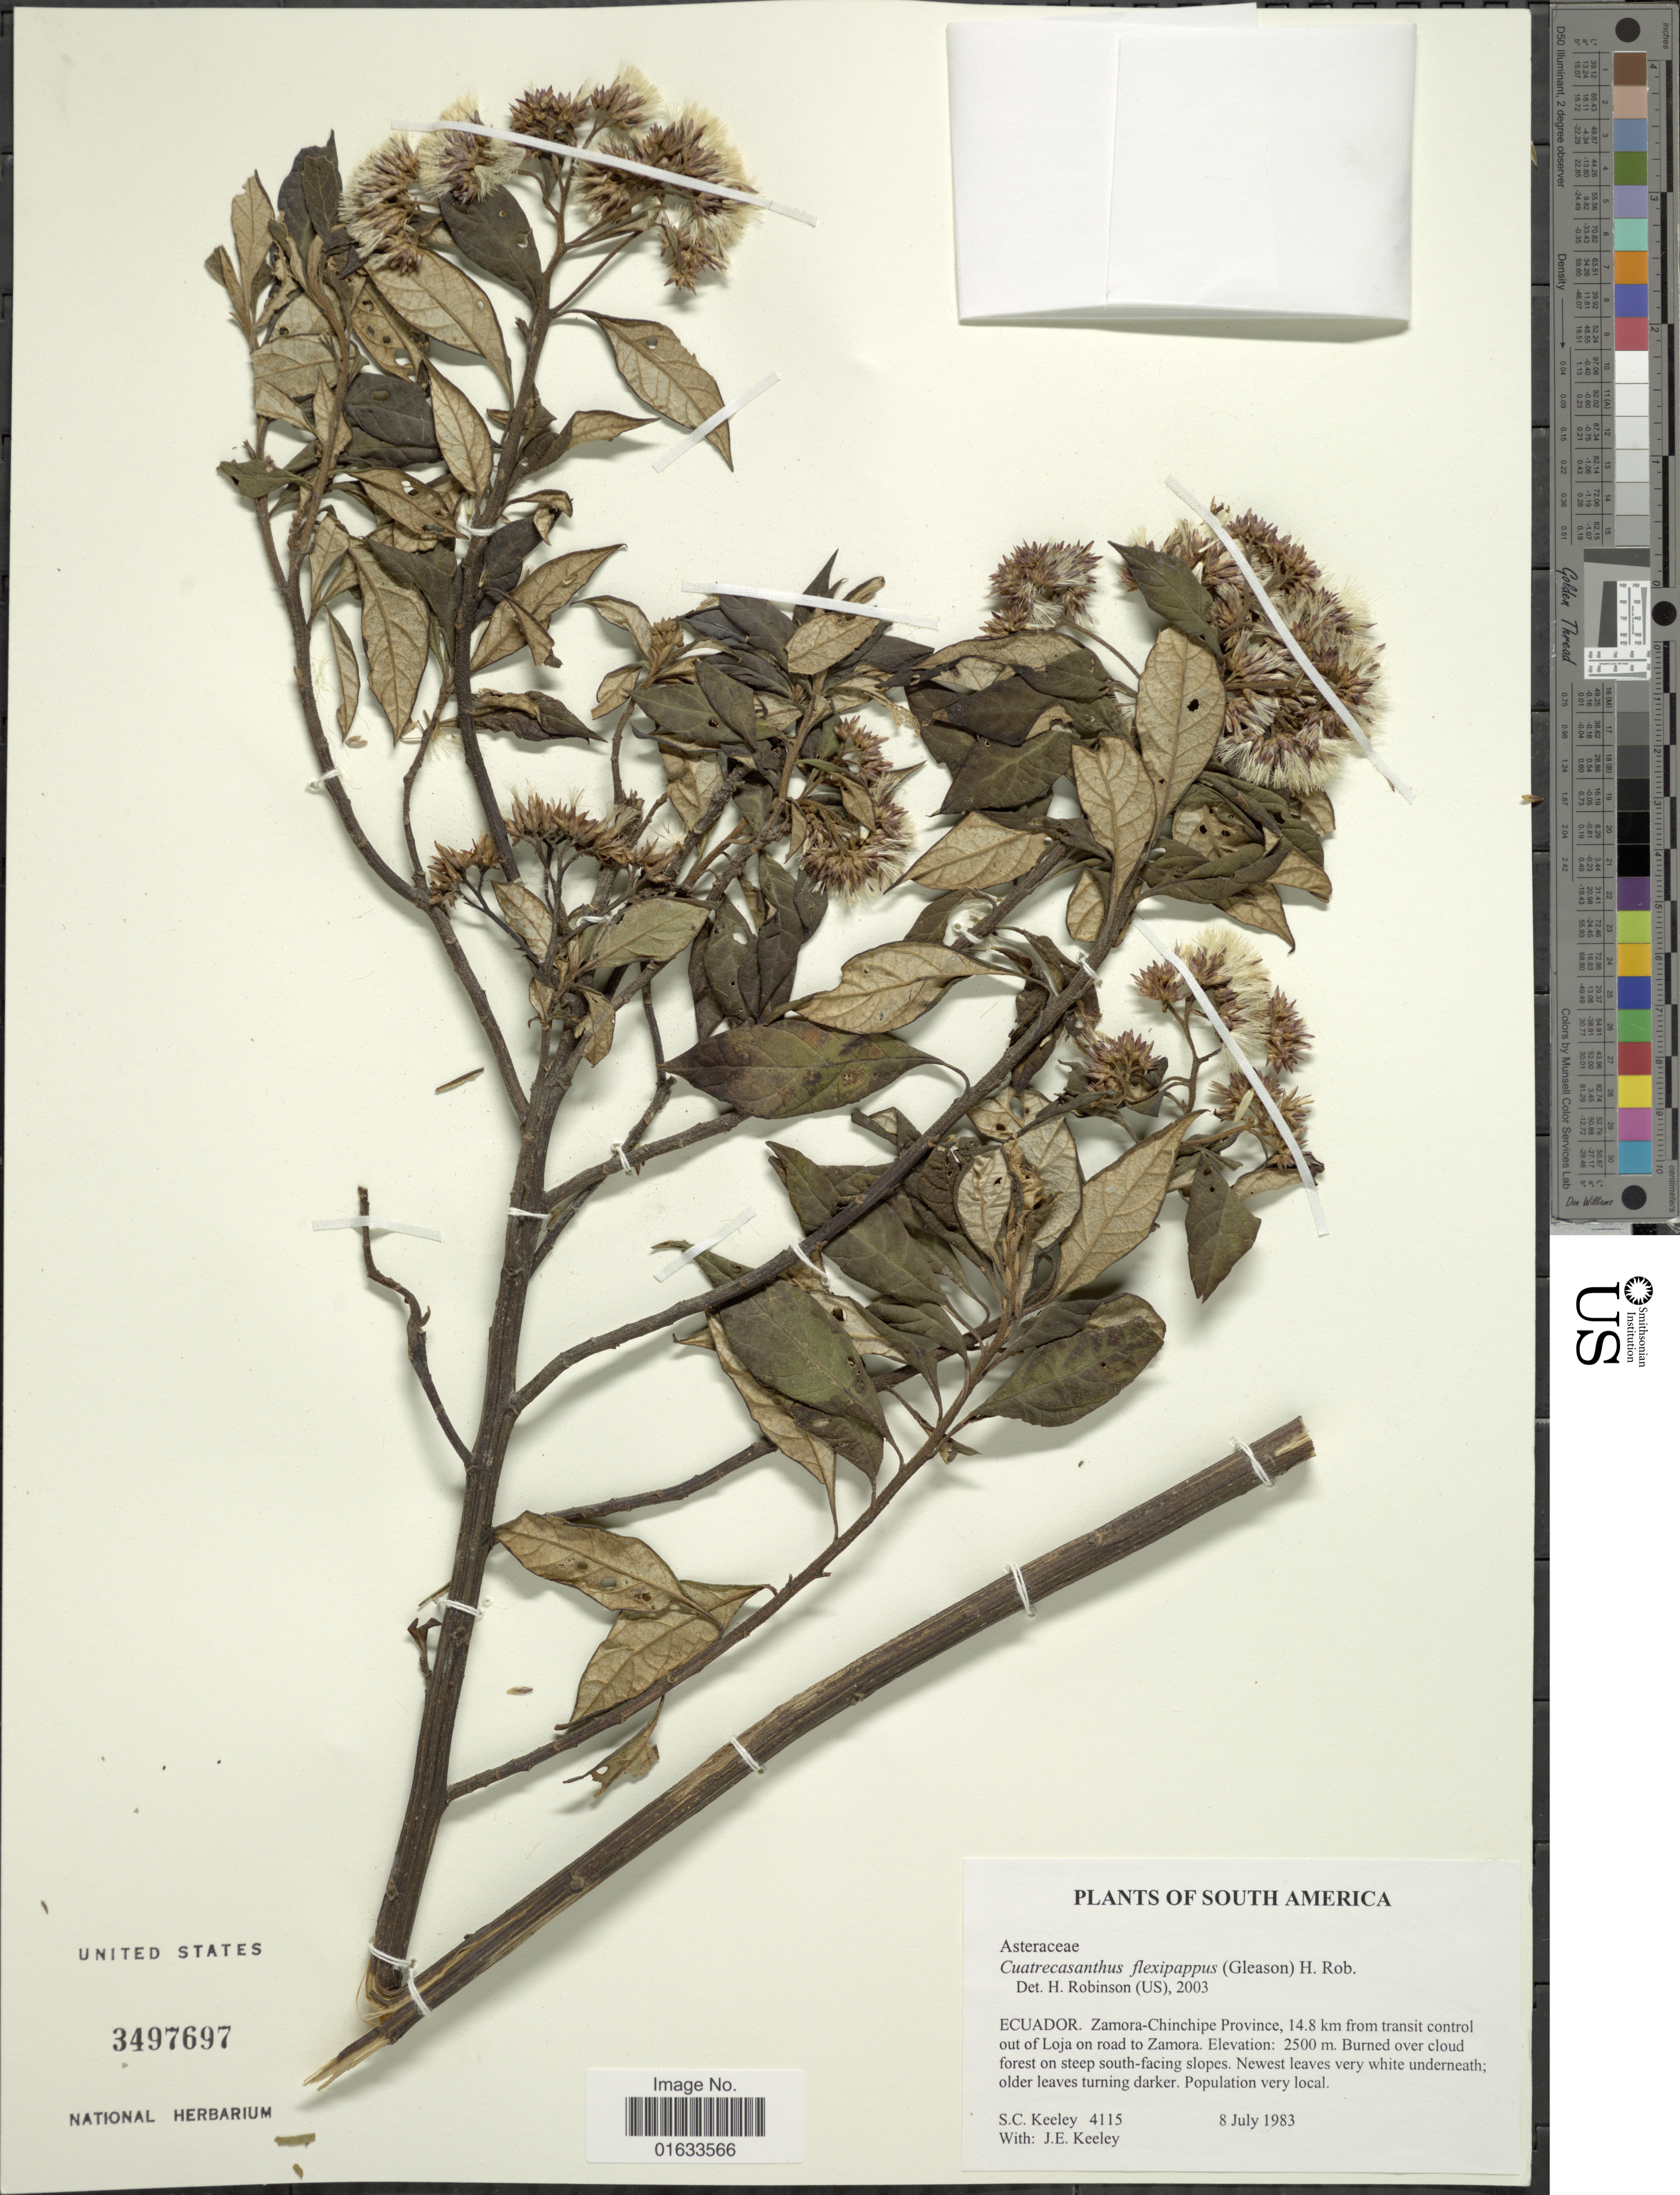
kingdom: Plantae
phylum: Tracheophyta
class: Magnoliopsida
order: Asterales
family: Asteraceae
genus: Cuatrecasanthus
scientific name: Cuatrecasanthus flexipappus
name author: (Gleason) H. Rob.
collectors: S. C. Keeley & J. E. Keeley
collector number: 4115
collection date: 1983-07-08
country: Ecuador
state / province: Zamora-Chinchipe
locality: Ecuador. Zamora-Chinchipe Province, 14.8 km from transit control out of Loja on road to Zamora.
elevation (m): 2500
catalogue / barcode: US 3497697